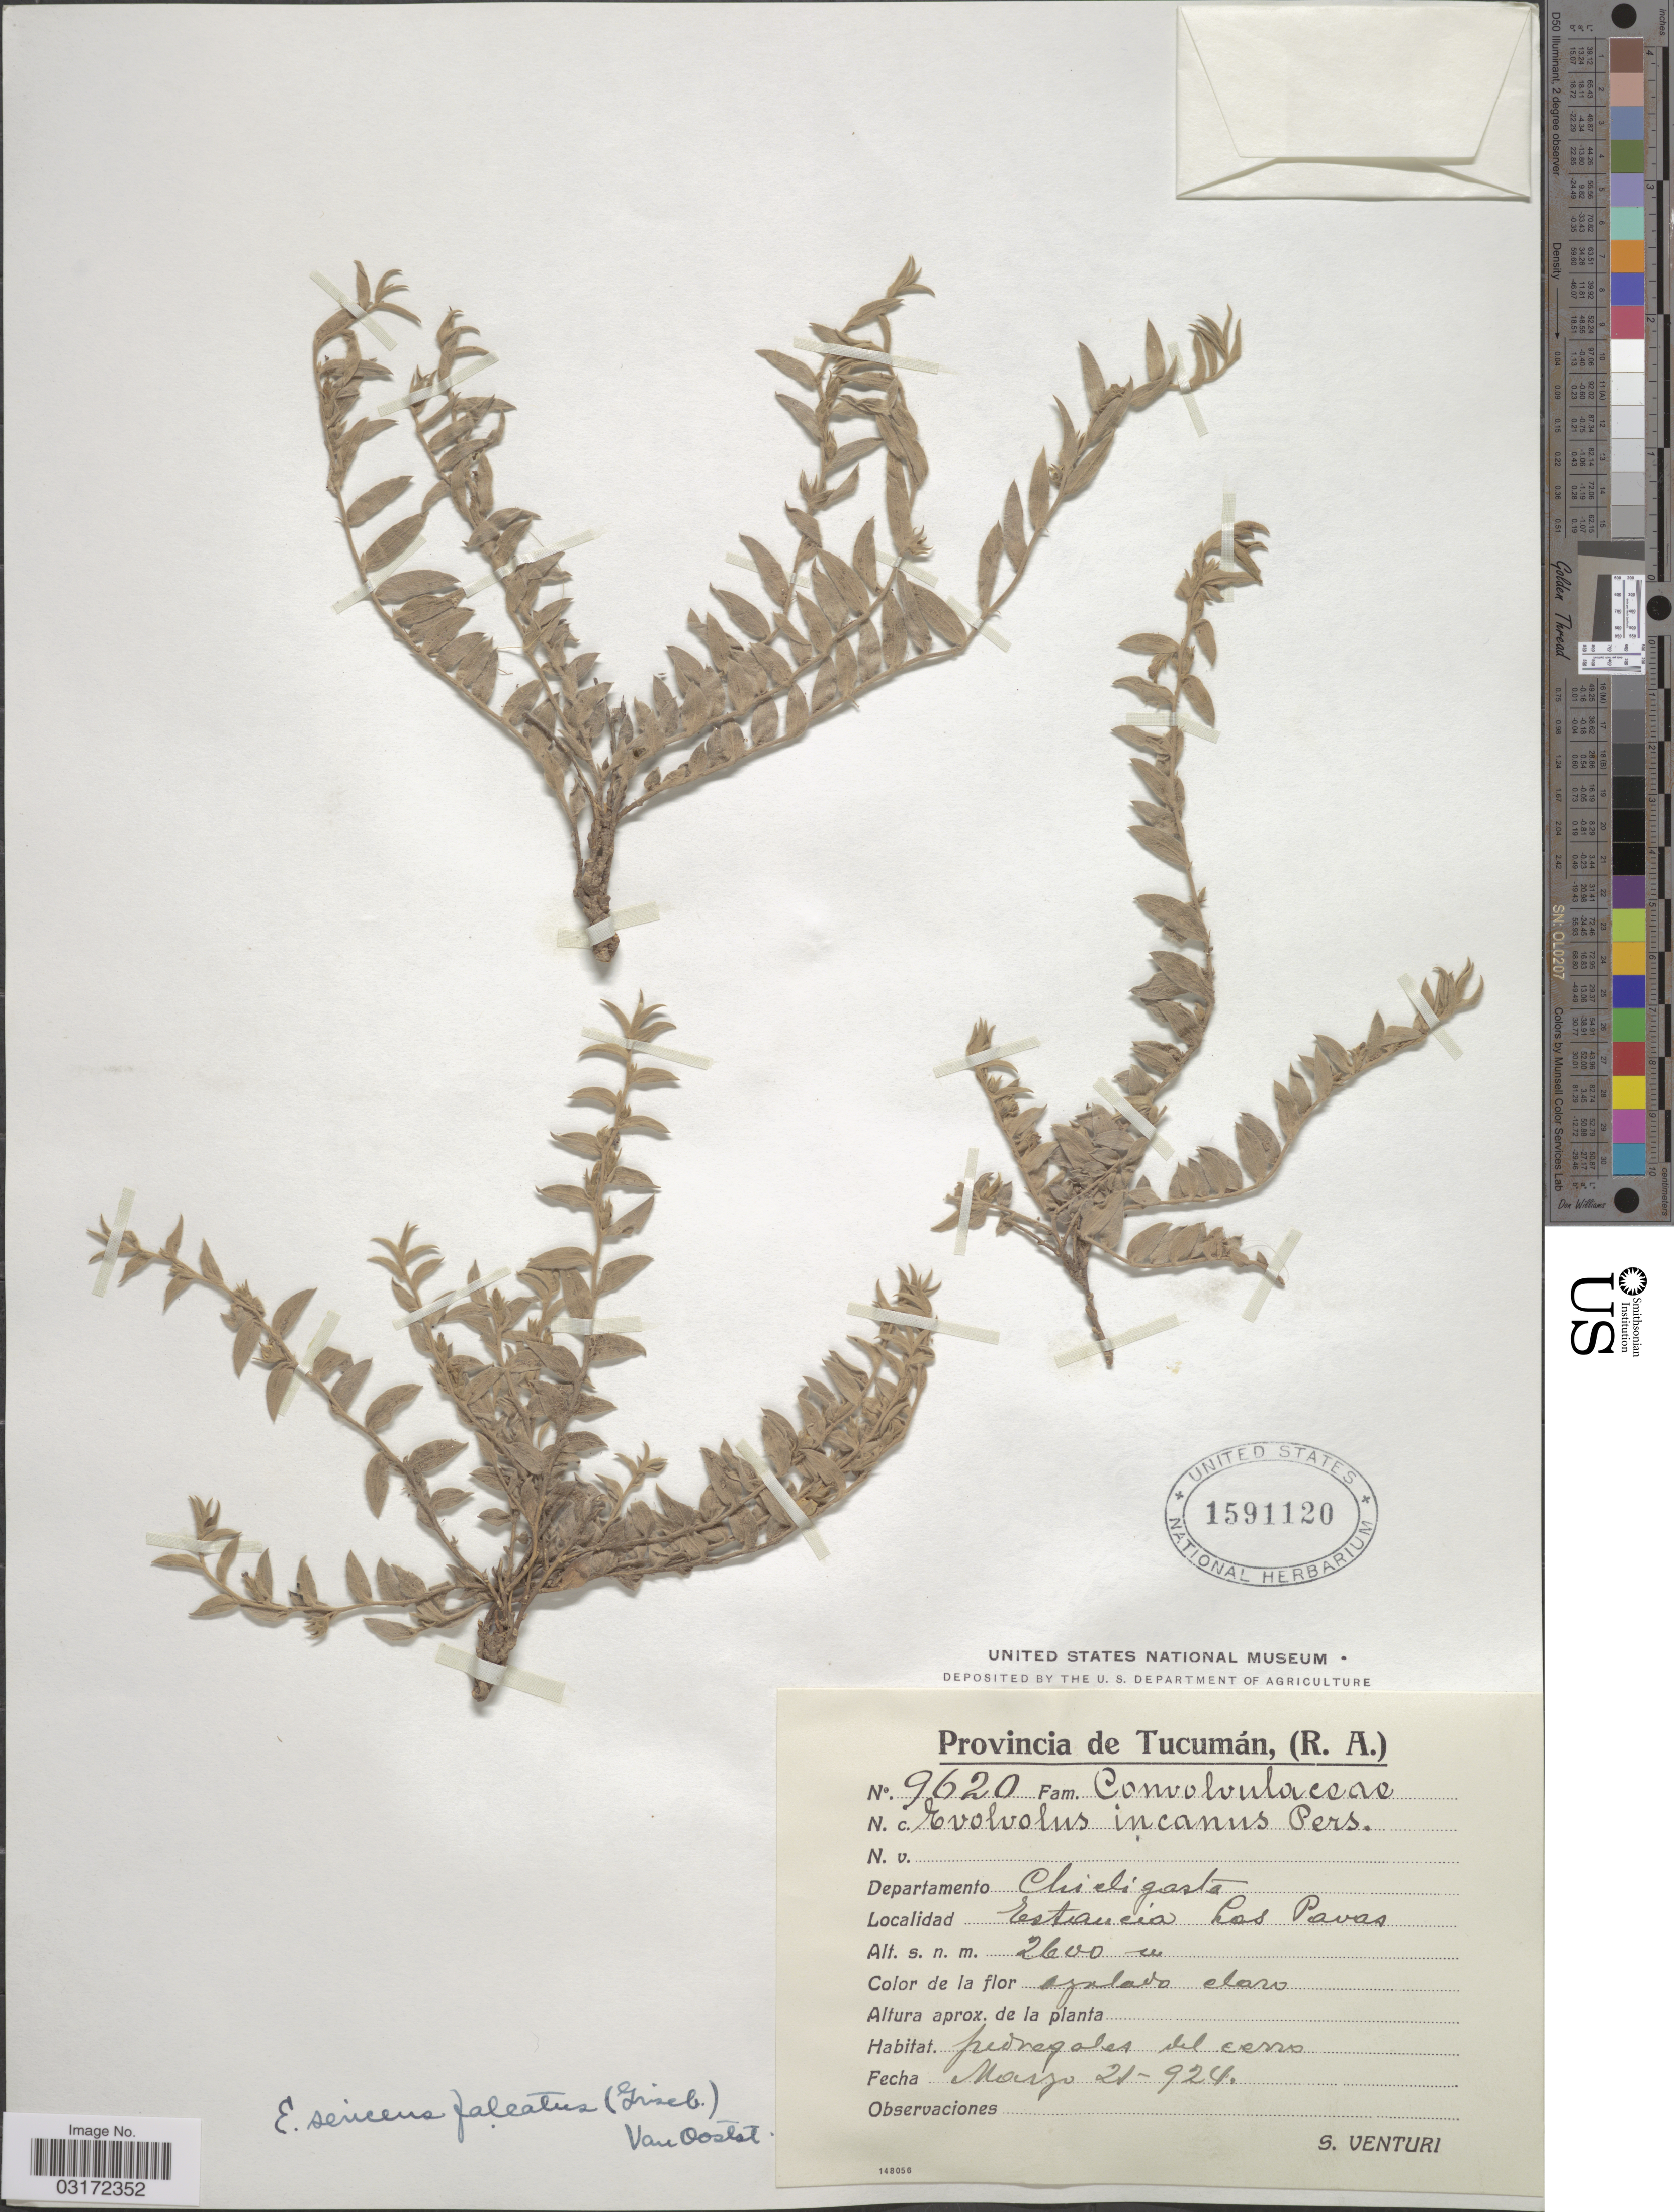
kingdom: Plantae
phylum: Tracheophyta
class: Magnoliopsida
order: Solanales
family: Convolvulaceae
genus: Evolvulus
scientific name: Evolvulus sericeus var. falcatus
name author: (Griseb.) Ooststr.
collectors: S. Venturi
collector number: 9620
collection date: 1924-03-21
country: Argentina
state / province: Tucuman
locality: Departamento Chicligasta. Estancia Las Pavas.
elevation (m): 2600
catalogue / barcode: US 1591120